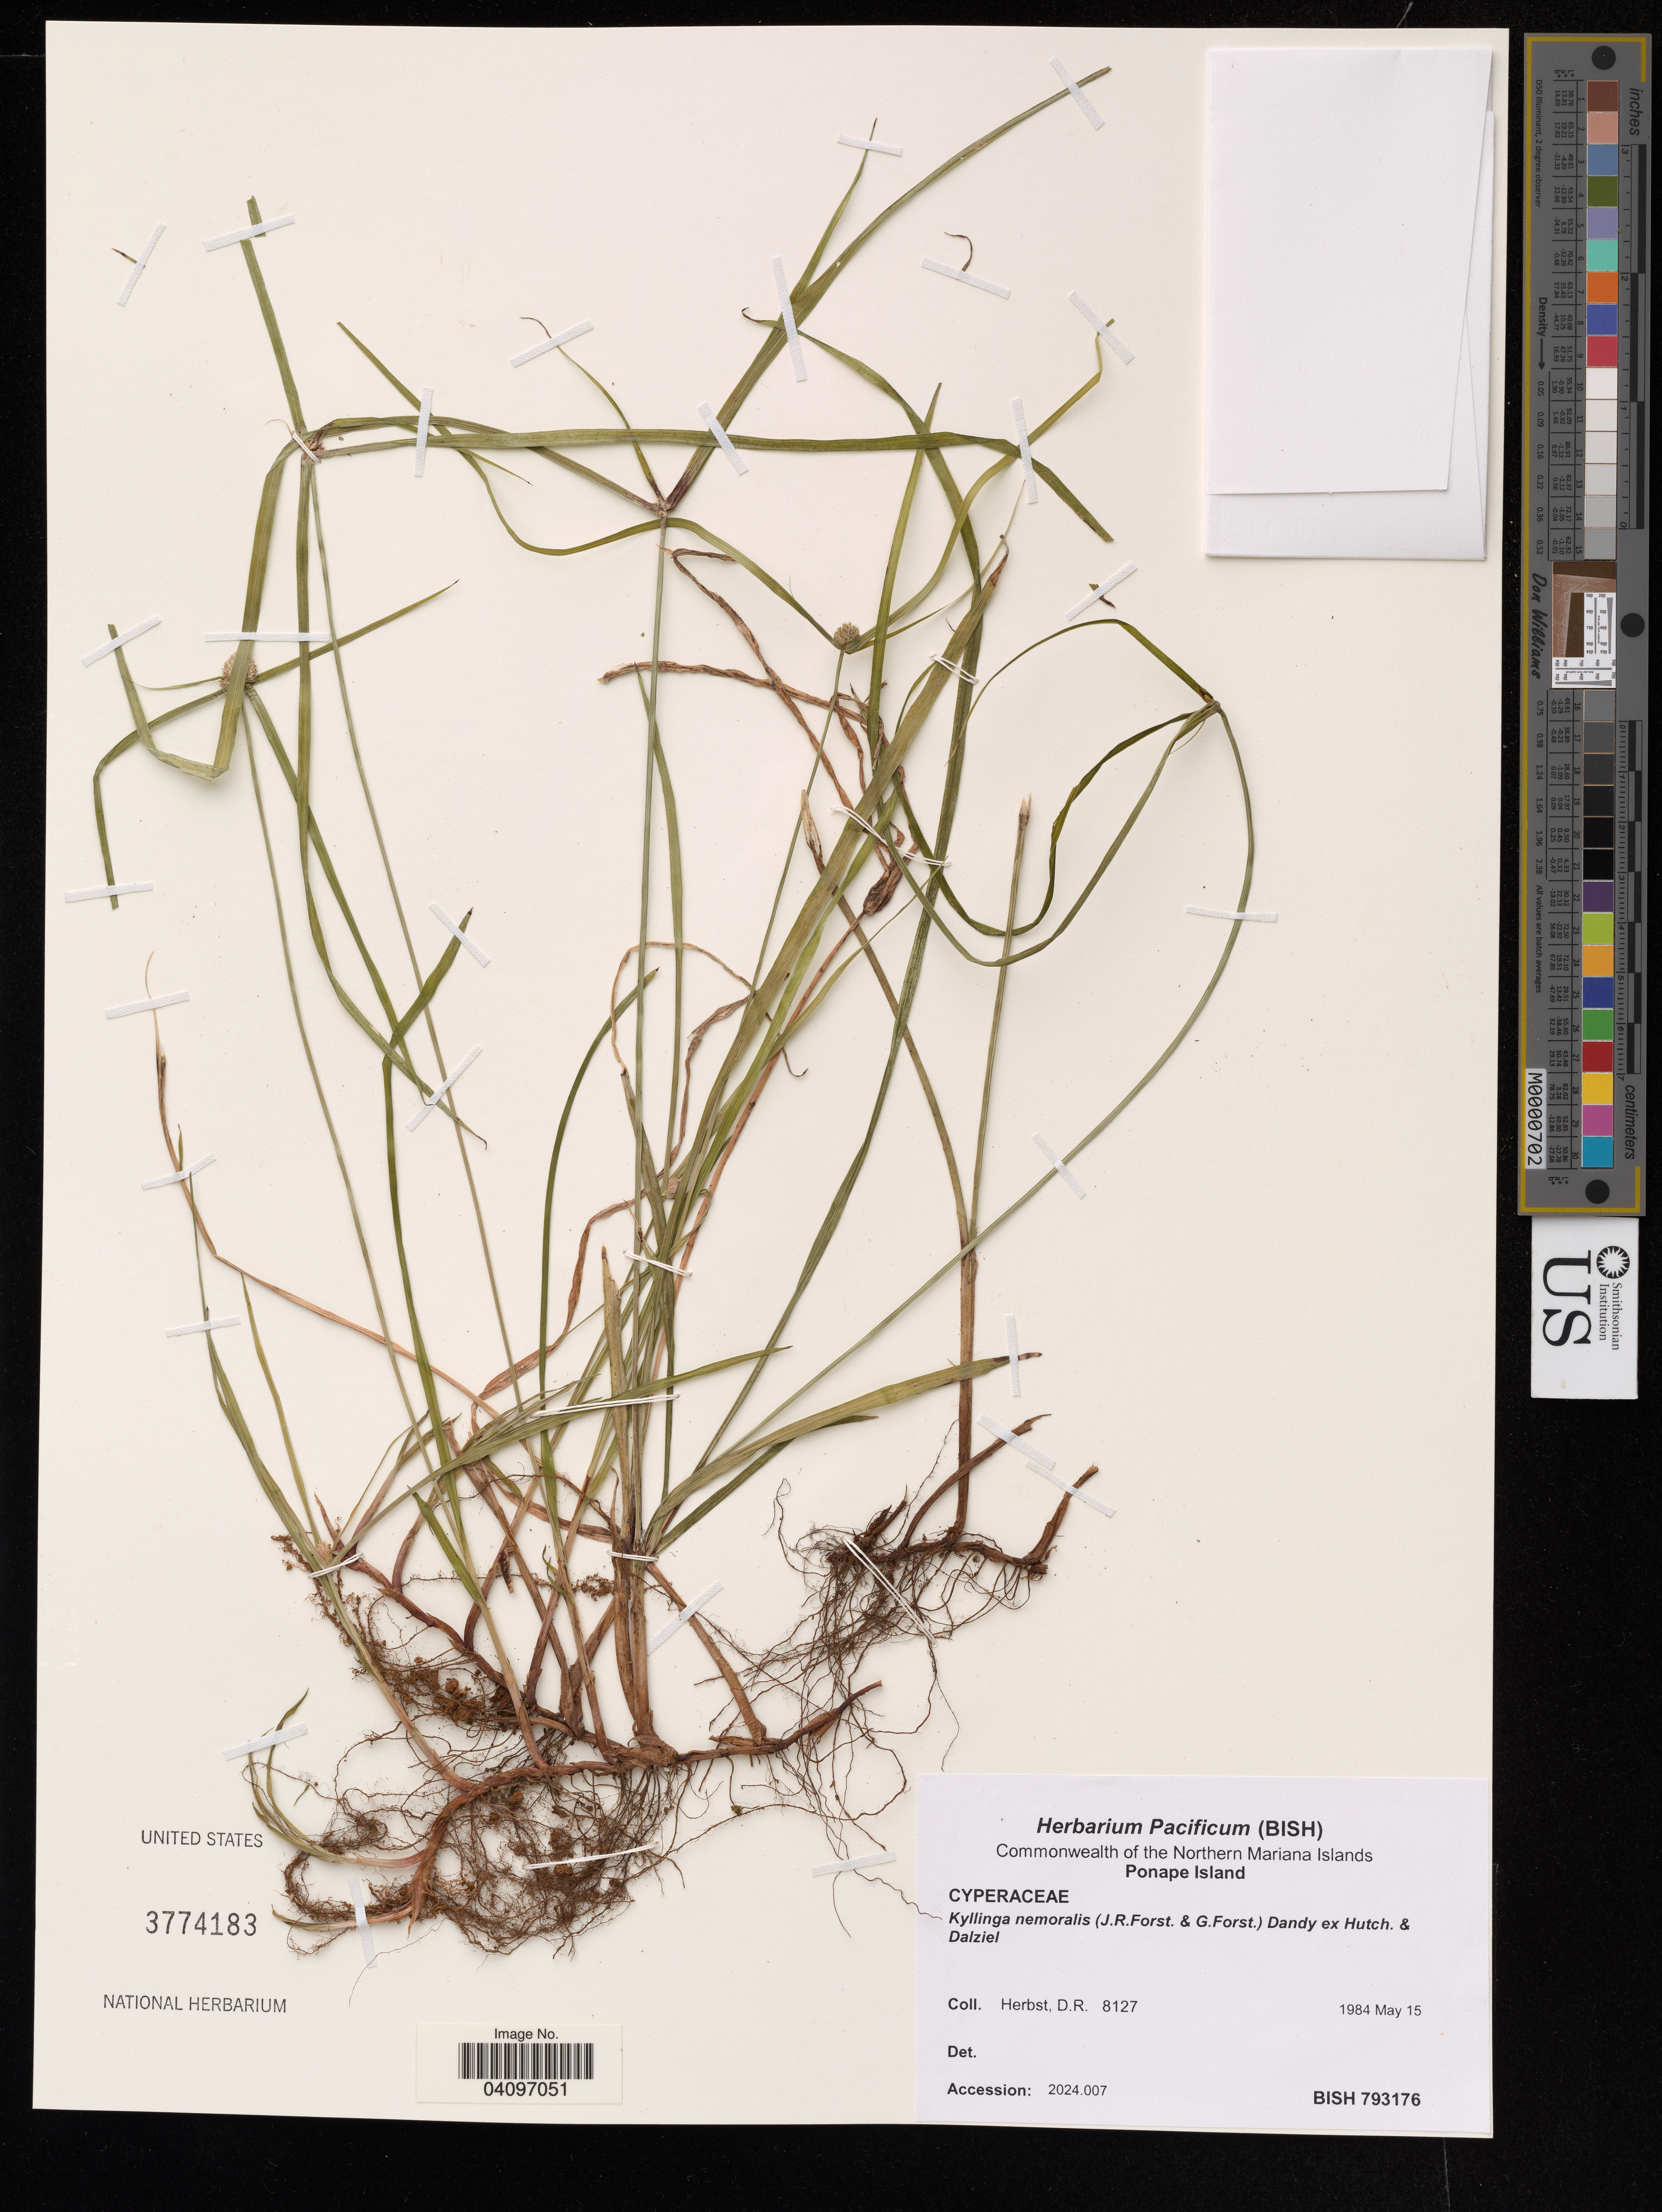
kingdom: Plantae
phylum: Tracheophyta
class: Liliopsida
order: Poales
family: Cyperaceae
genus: Cyperus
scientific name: Cyperus mindorensis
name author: (Steud.) Huygh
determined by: Wagner, W. L., (BOT), Smithsonian Institution - National Museum of Natural History (UNITED STATES)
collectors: D. R. Herbst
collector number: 8127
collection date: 1984-05-15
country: Micronesia, Federated States of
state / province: Pohnpei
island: Pohnpei [Ponape]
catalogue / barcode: US 3774183